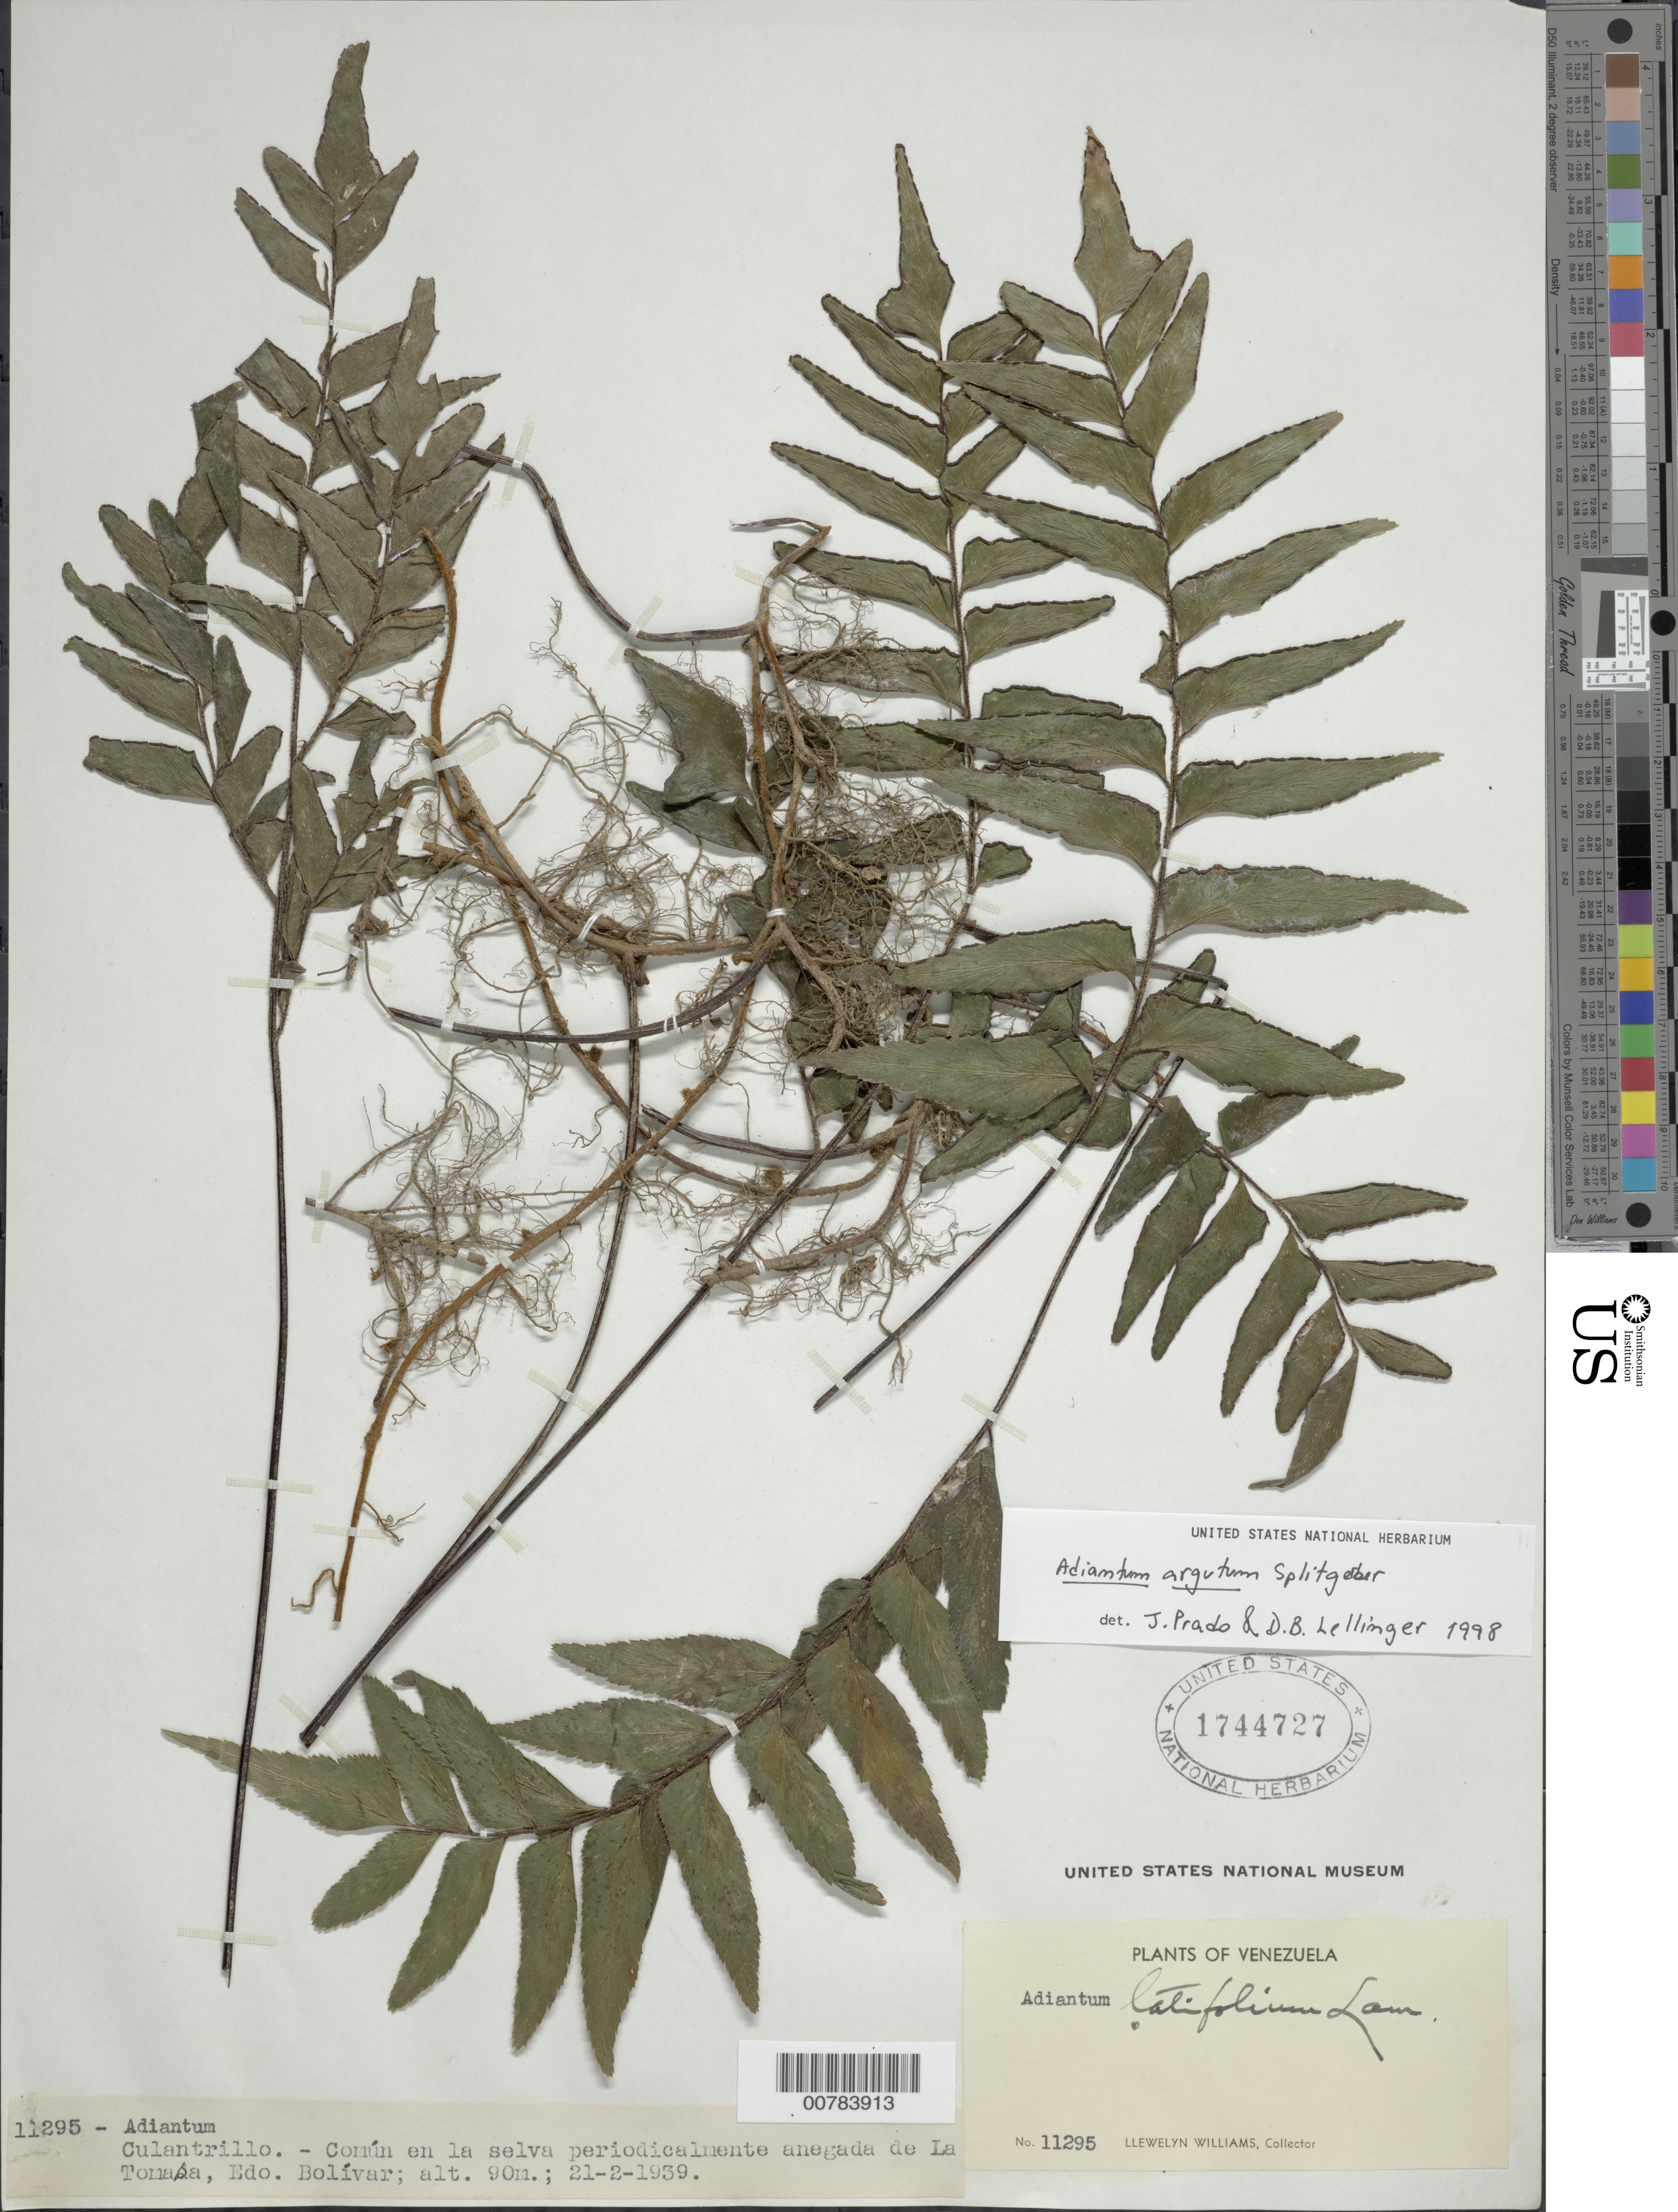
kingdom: Plantae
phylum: Tracheophyta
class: Polypodiopsida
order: Polypodiales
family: Pteridaceae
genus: Adiantum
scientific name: Adiantum argutum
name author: Splitg.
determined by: Prado, J.; Lellinger, D. B.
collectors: Ll. Williams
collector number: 11295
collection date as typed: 21-Feb-39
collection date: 1939-02-21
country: Venezuela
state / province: Bolívar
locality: La Tomasa, Medio Caura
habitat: Selva periodicalmente anegada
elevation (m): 90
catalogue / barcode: US 1744727